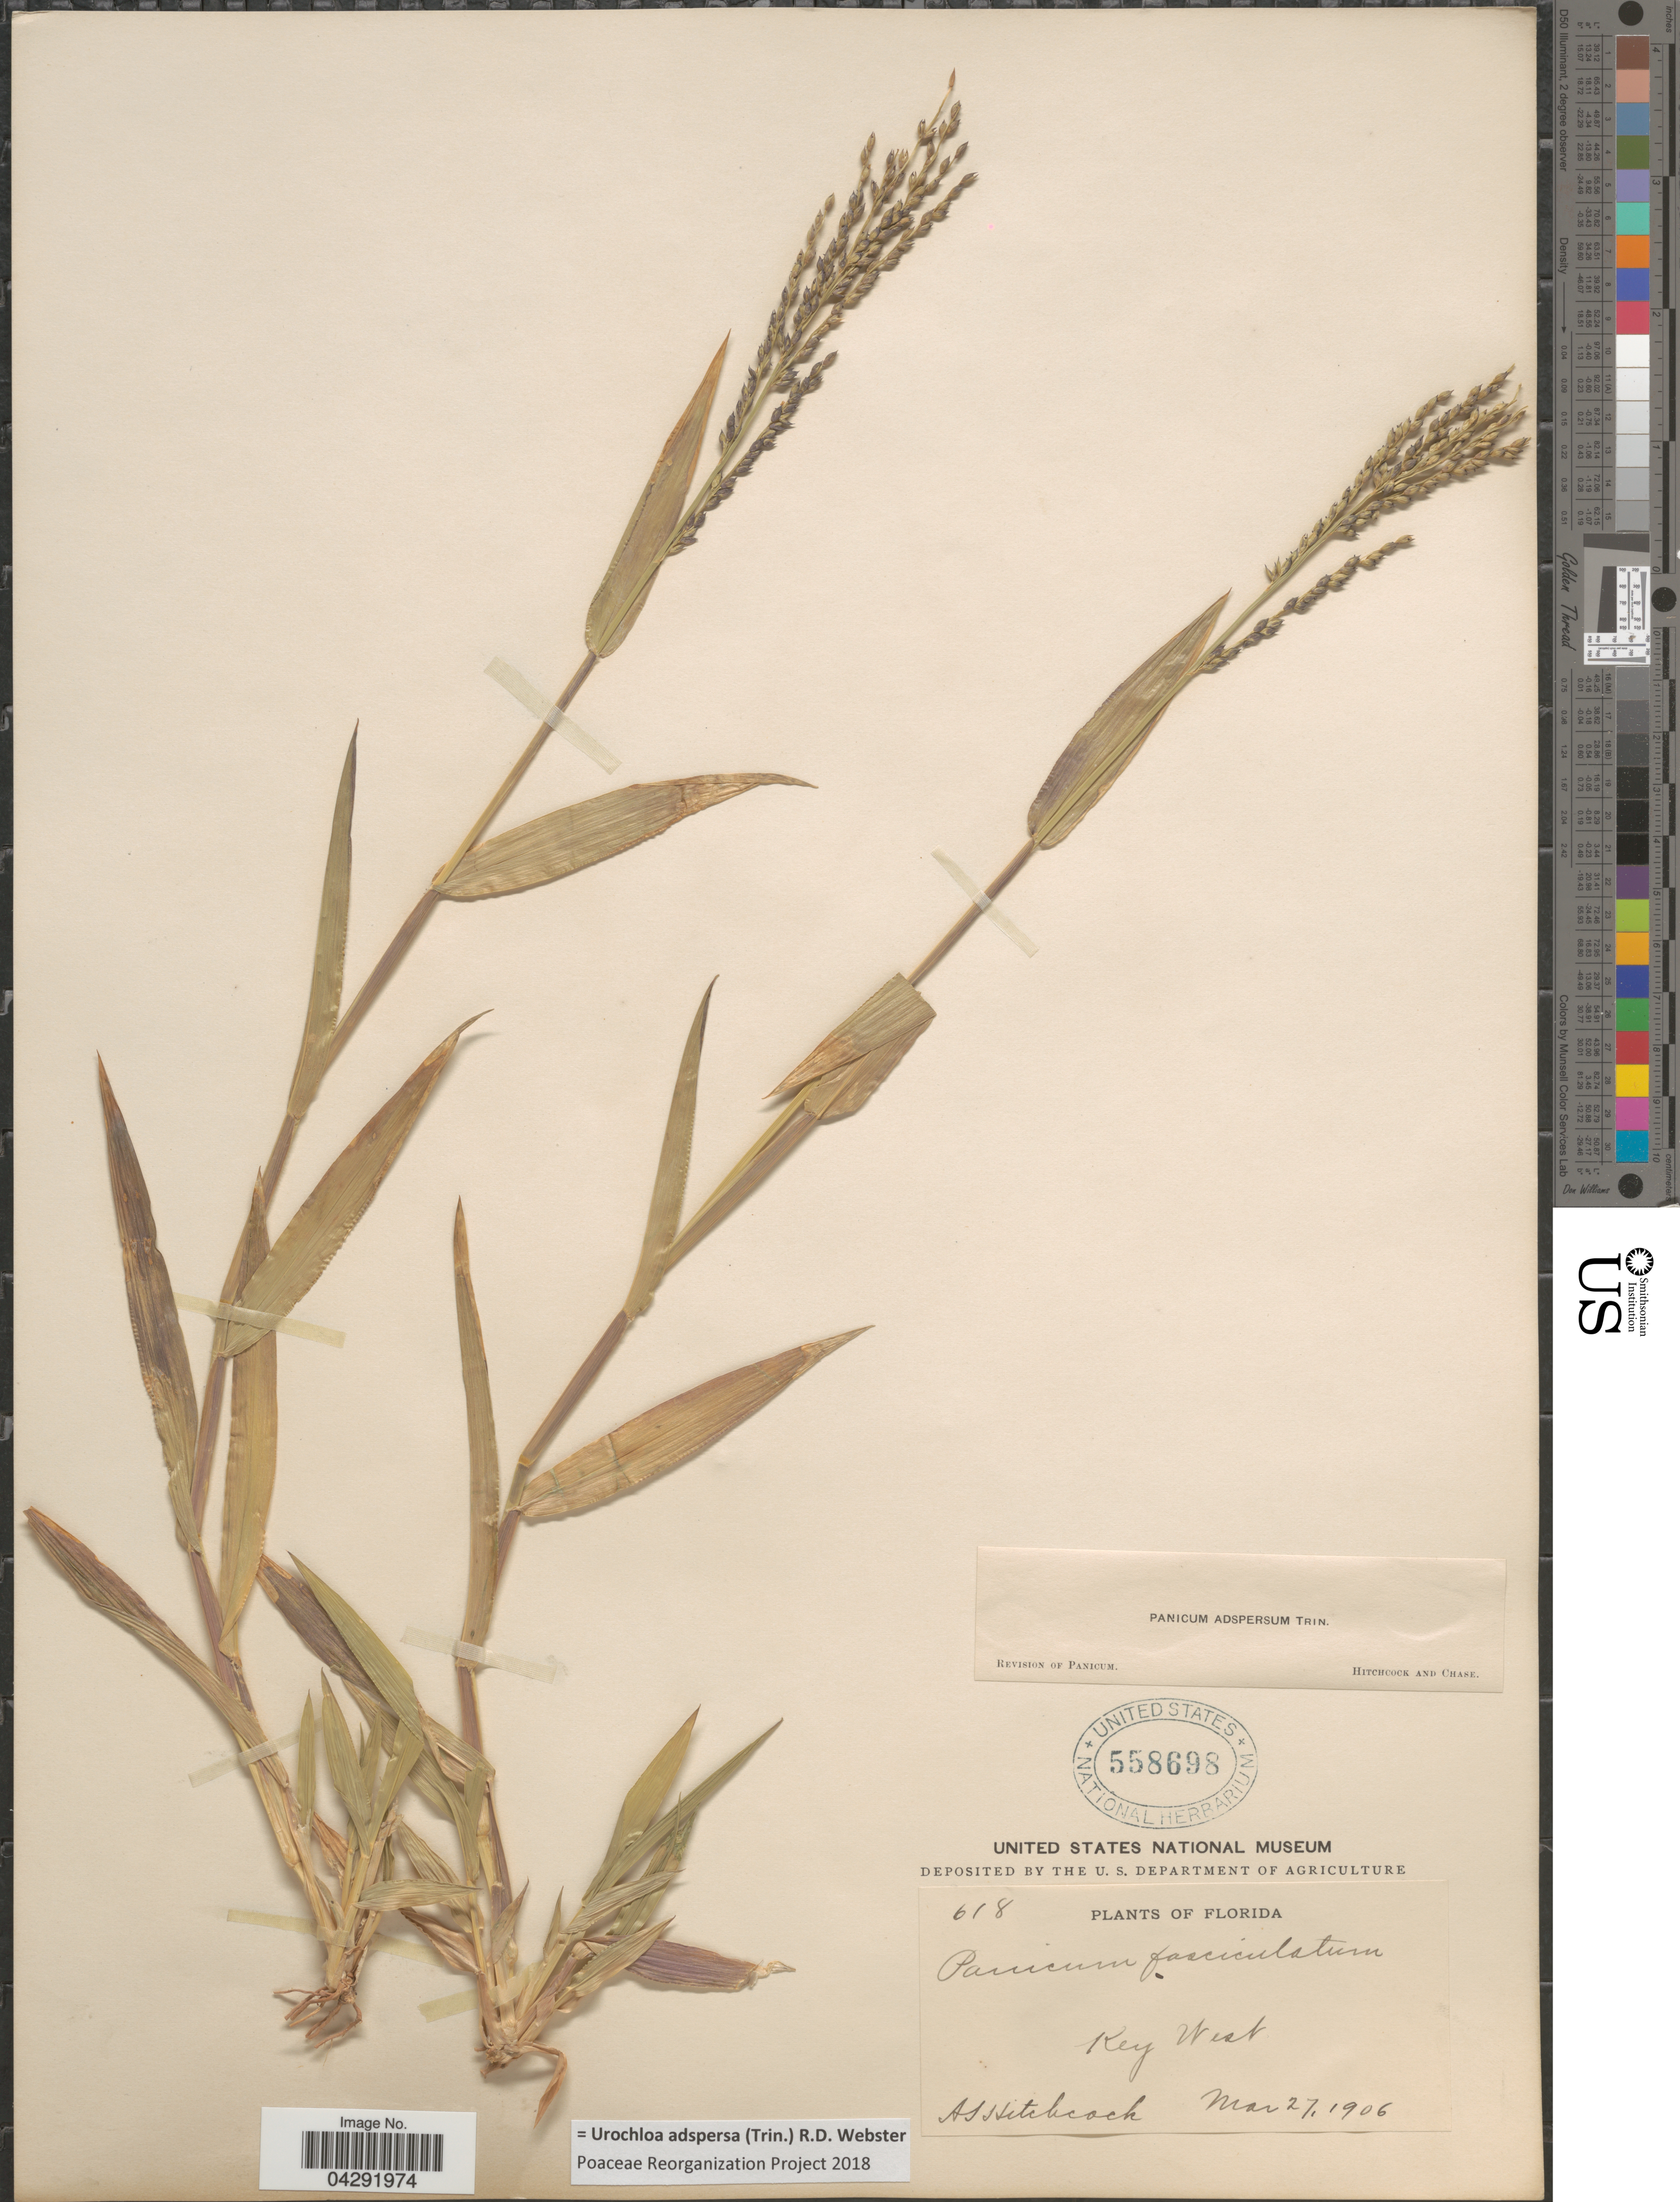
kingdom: Plantae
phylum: Tracheophyta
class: Liliopsida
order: Poales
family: Poaceae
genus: Urochloa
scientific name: Urochloa adspersa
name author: (Trin.) R.D. Webster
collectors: A. S. Hitchcock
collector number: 618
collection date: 1906-03-27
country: United States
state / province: Florida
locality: Key West.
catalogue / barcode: US 558698